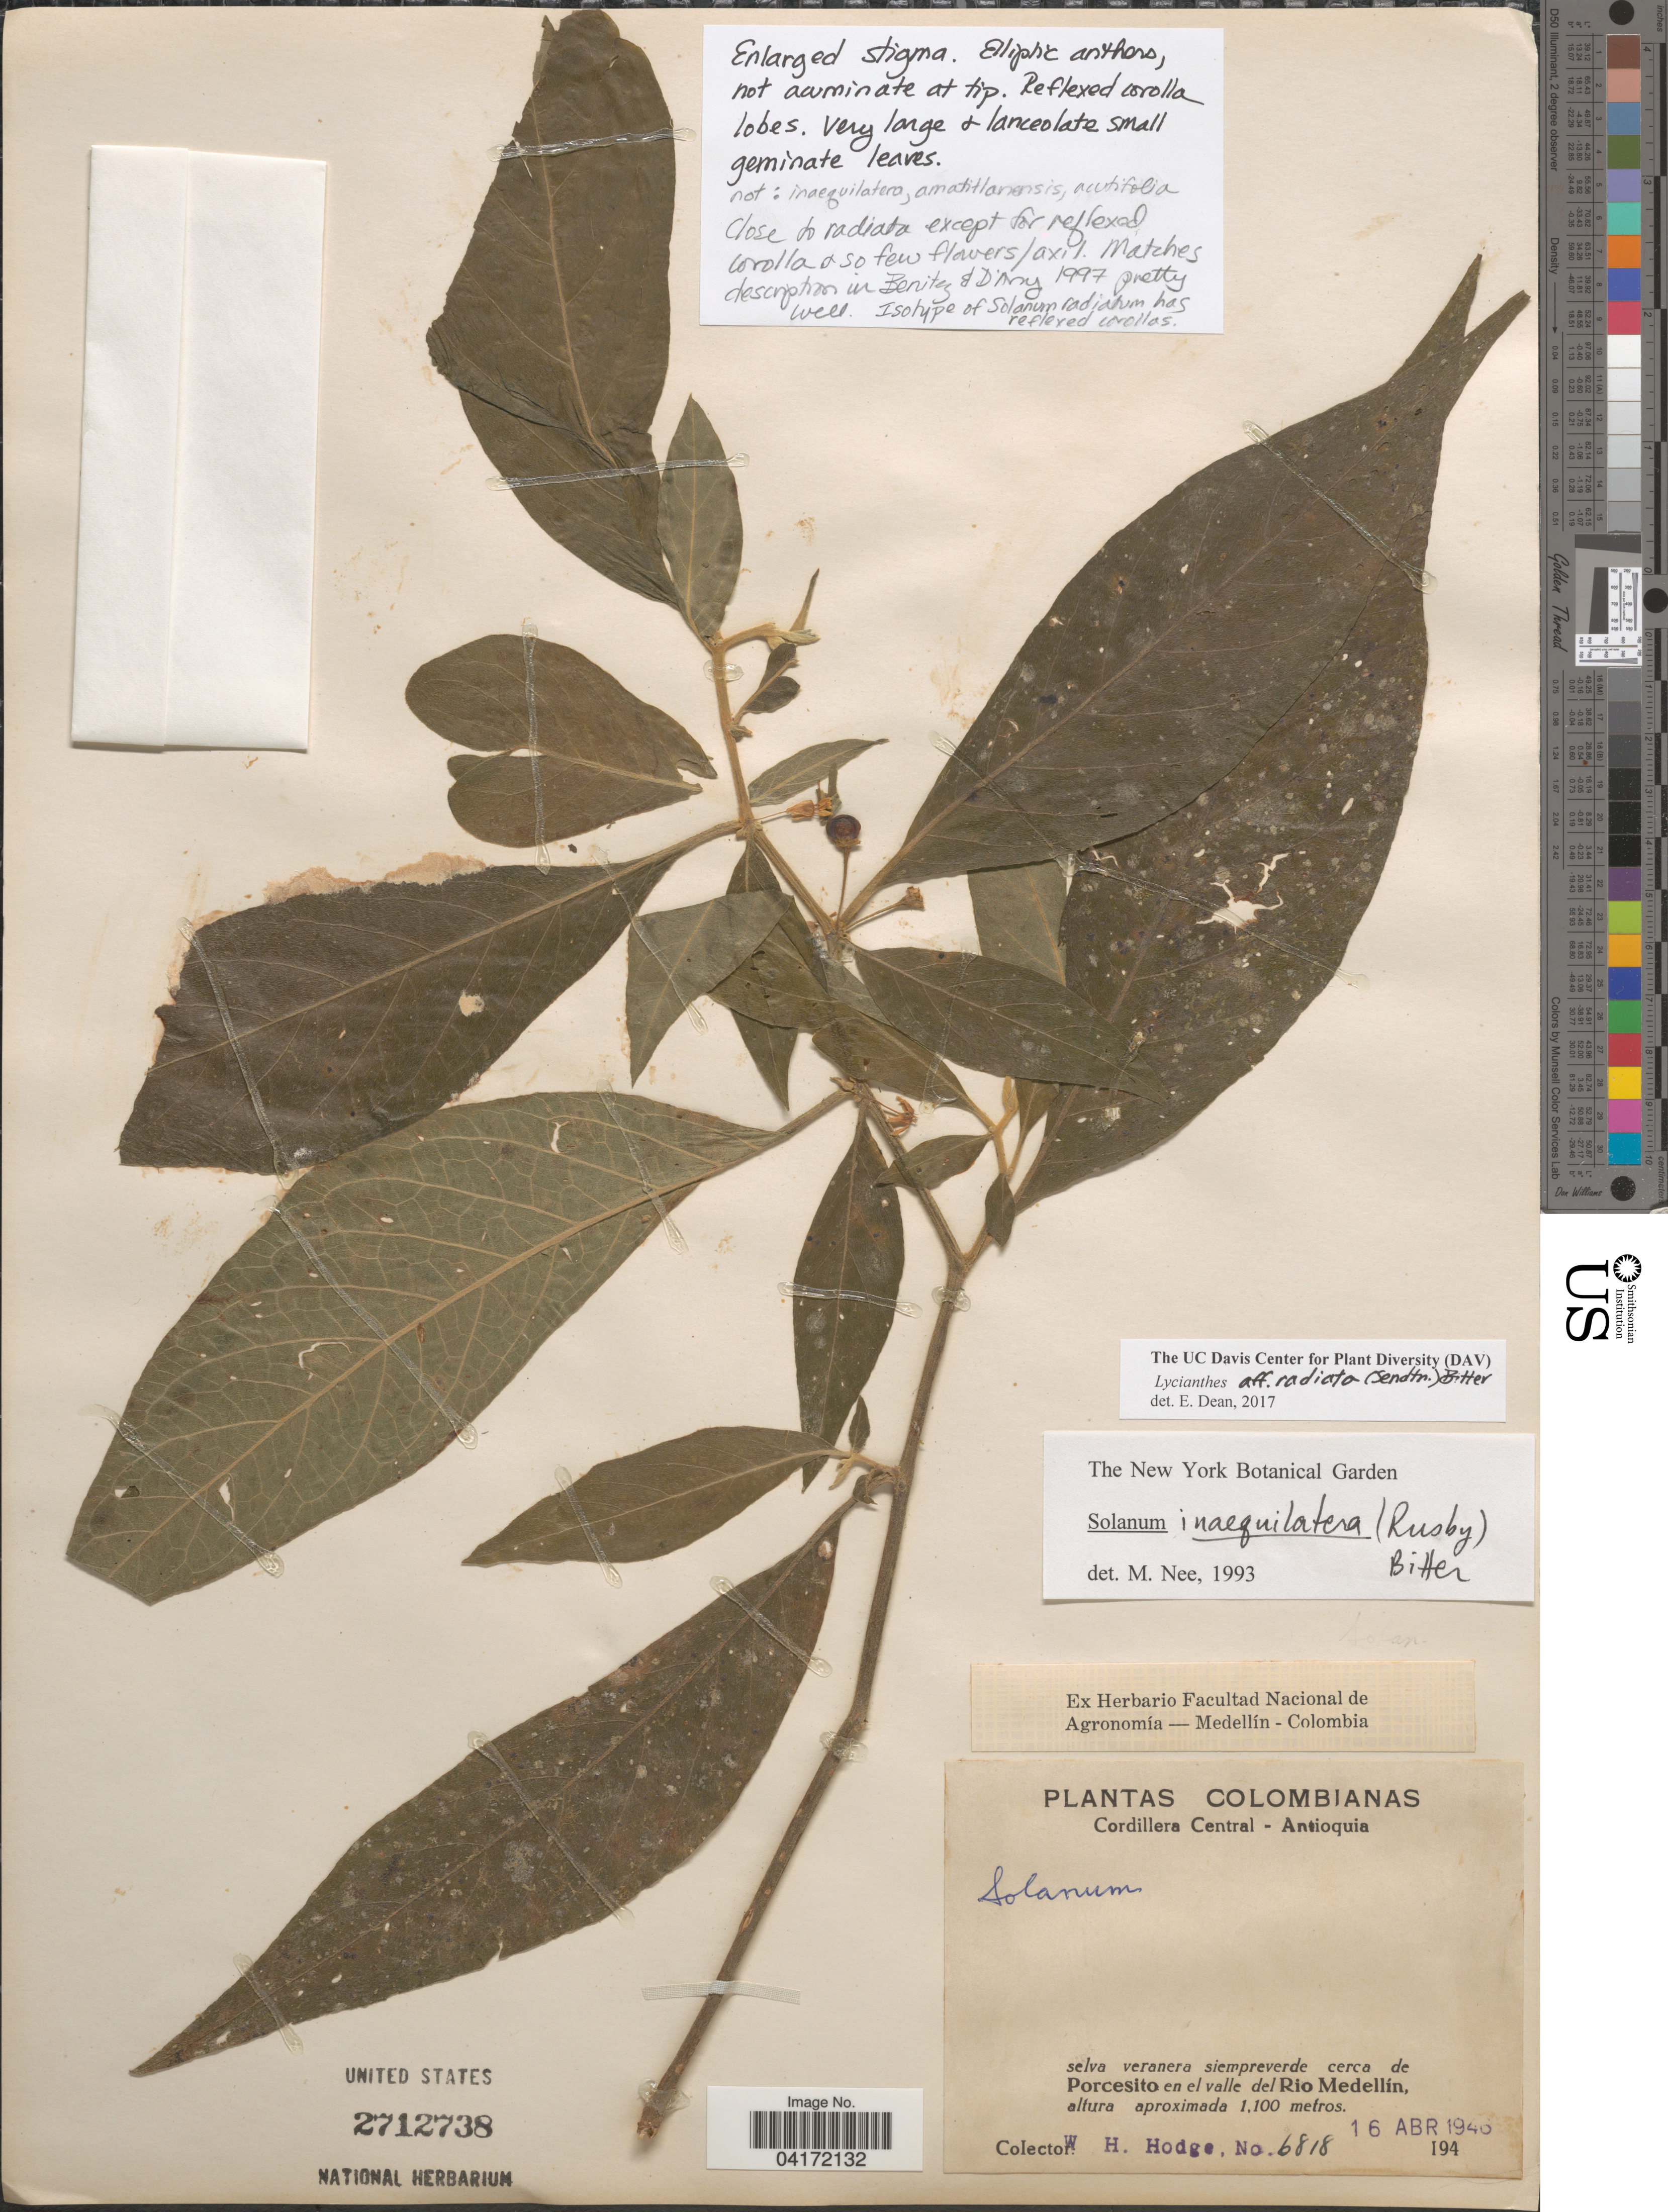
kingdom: Plantae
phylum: Tracheophyta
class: Magnoliopsida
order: Solanales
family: Solanaceae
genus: Lycianthes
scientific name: Lycianthes radiata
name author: (Sendtn.) Bitter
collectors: W. Hodge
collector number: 6818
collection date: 1946-04-16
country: Colombia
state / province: Antioquia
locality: Cordillera Central. Selva veranera siempreverde cerca de Porcesito en el valle del Rio Medellín.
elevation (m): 1100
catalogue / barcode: US 2712738